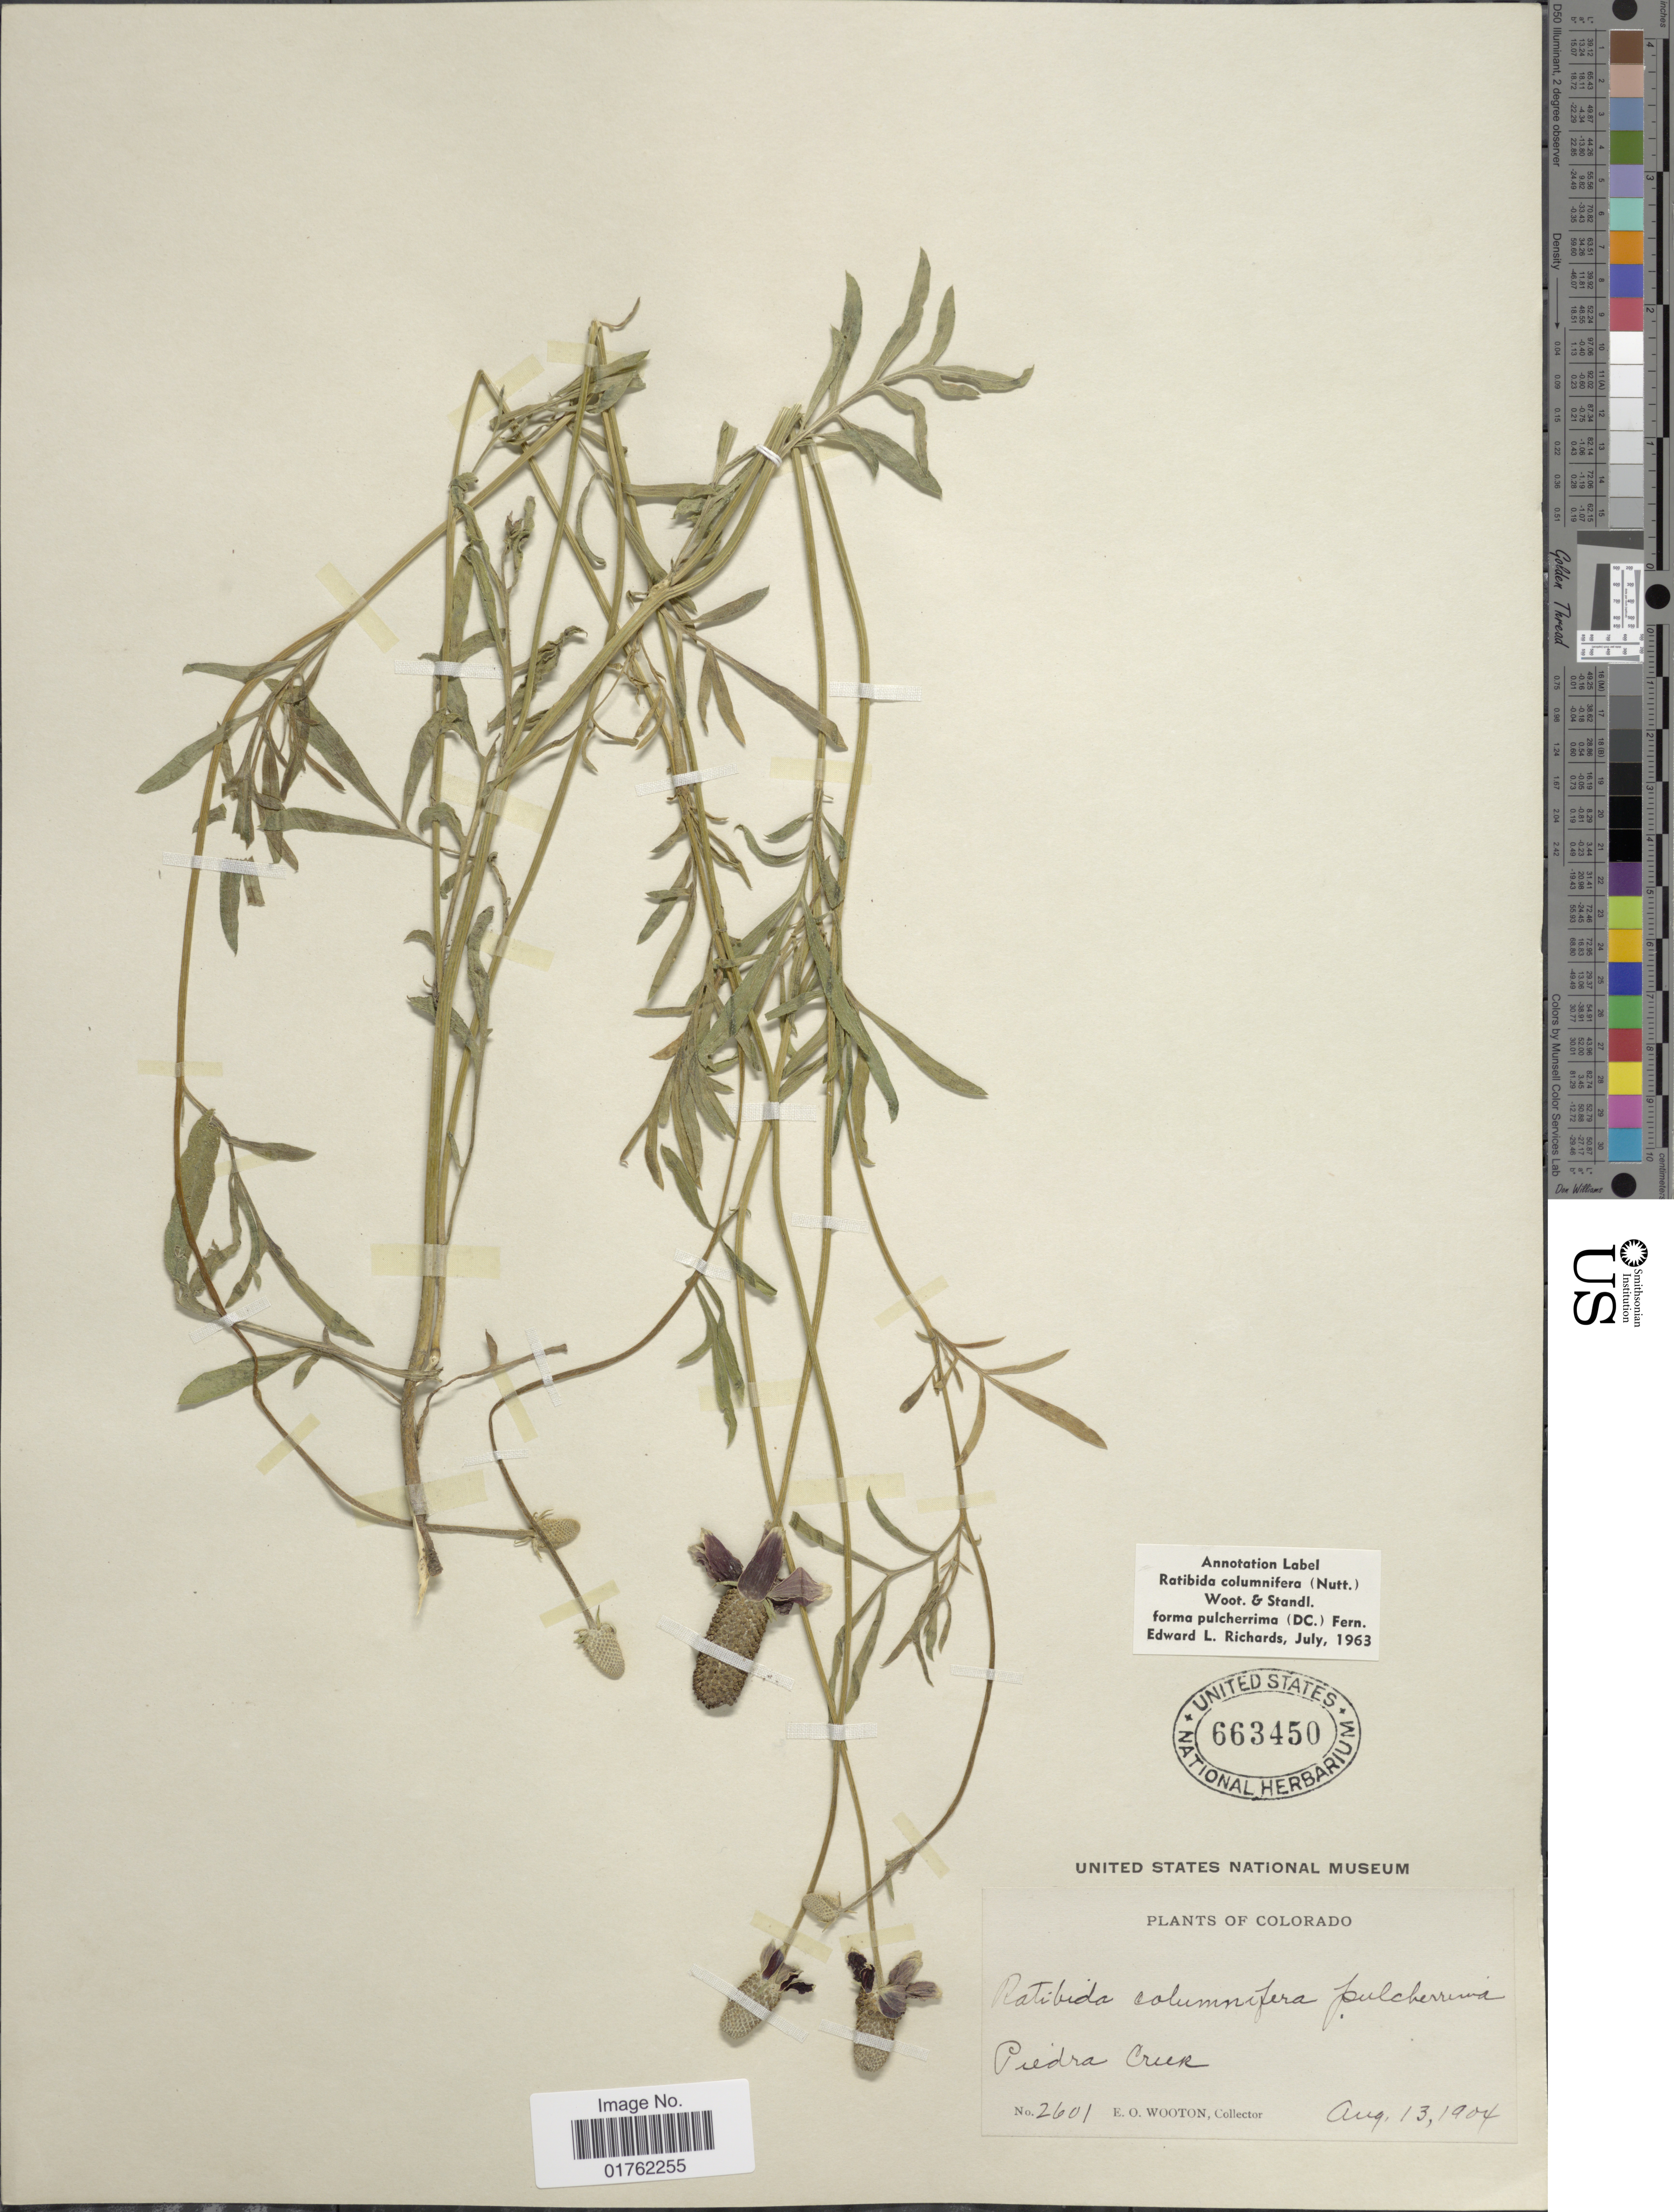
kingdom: Plantae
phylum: Tracheophyta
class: Magnoliopsida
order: Asterales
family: Asteraceae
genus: Ratibida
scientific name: Ratibida columnaris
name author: (Pursh) D. Don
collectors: E. O. Wooton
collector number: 2601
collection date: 1904-08-13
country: United States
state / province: Colorado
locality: Piedra Creek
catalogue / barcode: US 663450